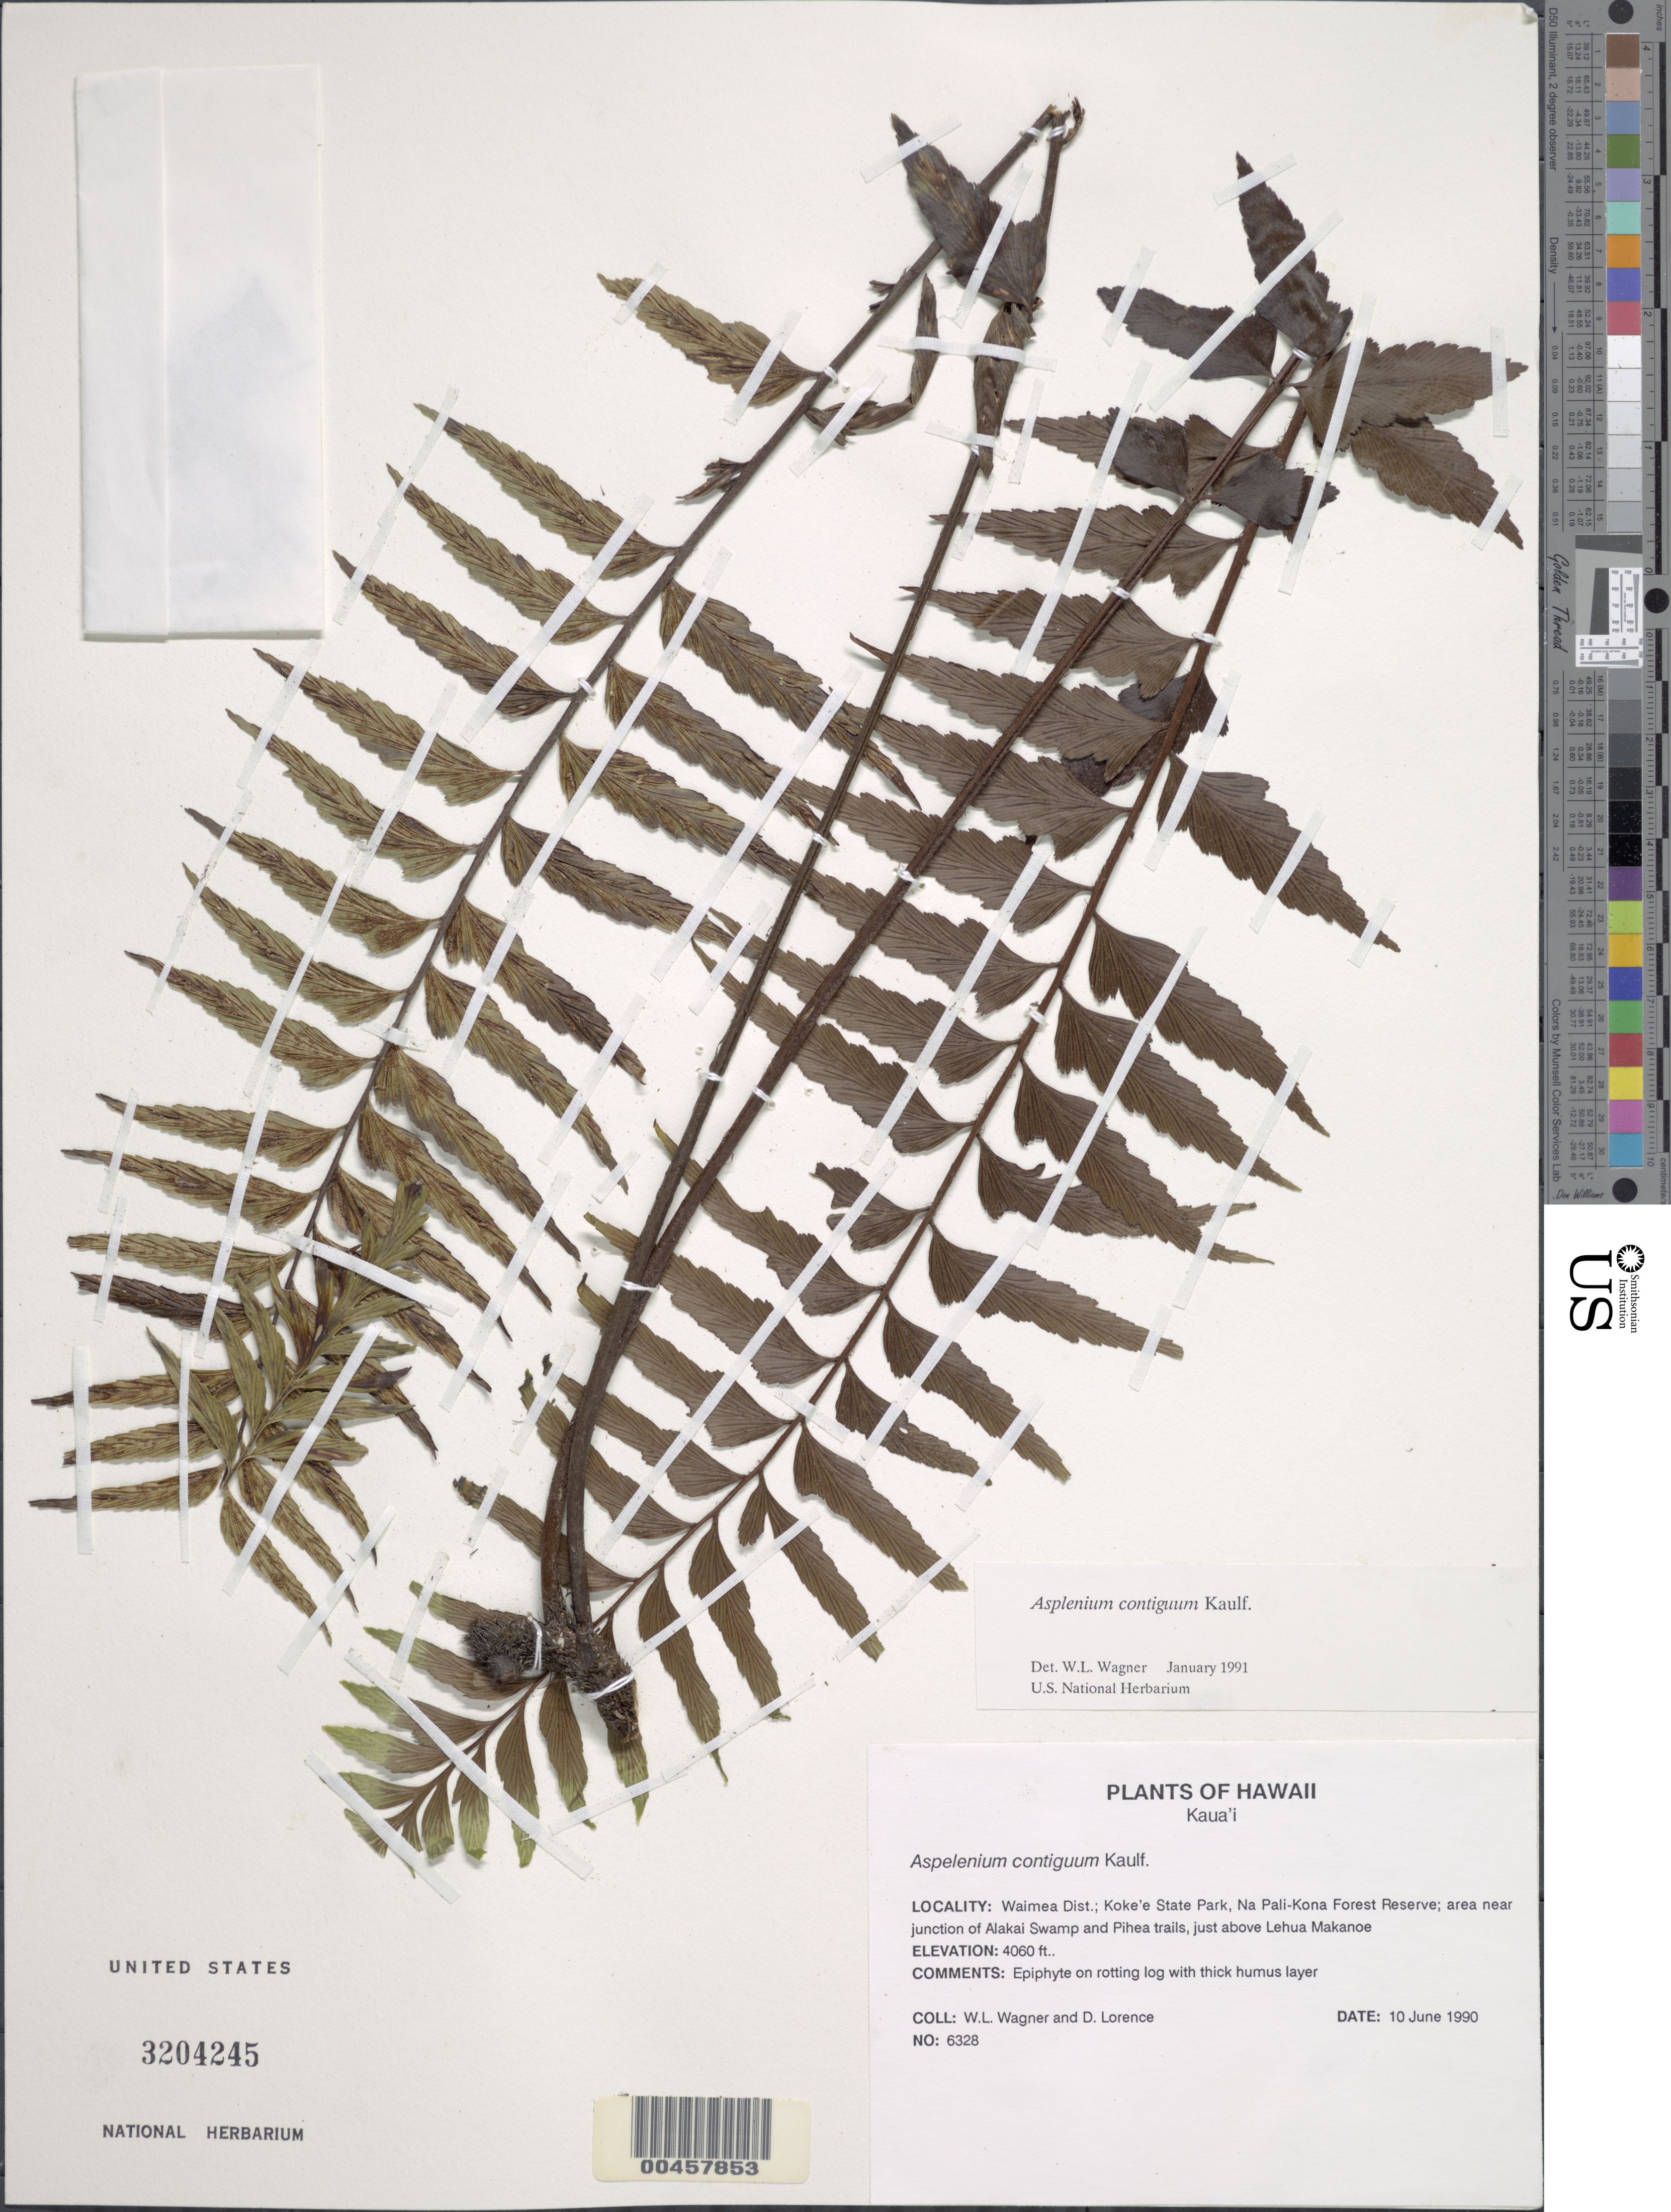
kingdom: Plantae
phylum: Tracheophyta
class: Polypodiopsida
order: Polypodiales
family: Aspleniaceae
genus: Asplenium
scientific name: Asplenium contiguum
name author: Kaulf.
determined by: Wagner, W. L., (BOT), Smithsonian Institution - National Museum of Natural History (UNITED STATES)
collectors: W. L. Wagner & D. Lorence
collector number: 6328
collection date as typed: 10 Jun 1990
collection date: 1990-06-10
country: United States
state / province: Hawaii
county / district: Kauai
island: Kaua'i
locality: Waimea Dist.; Koke'e State Park, Na Pali-Kona For. Res.; area near junction of Alakai Swamp and Pihea trails, just above Lehu...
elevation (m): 1237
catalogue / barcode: US 3204245